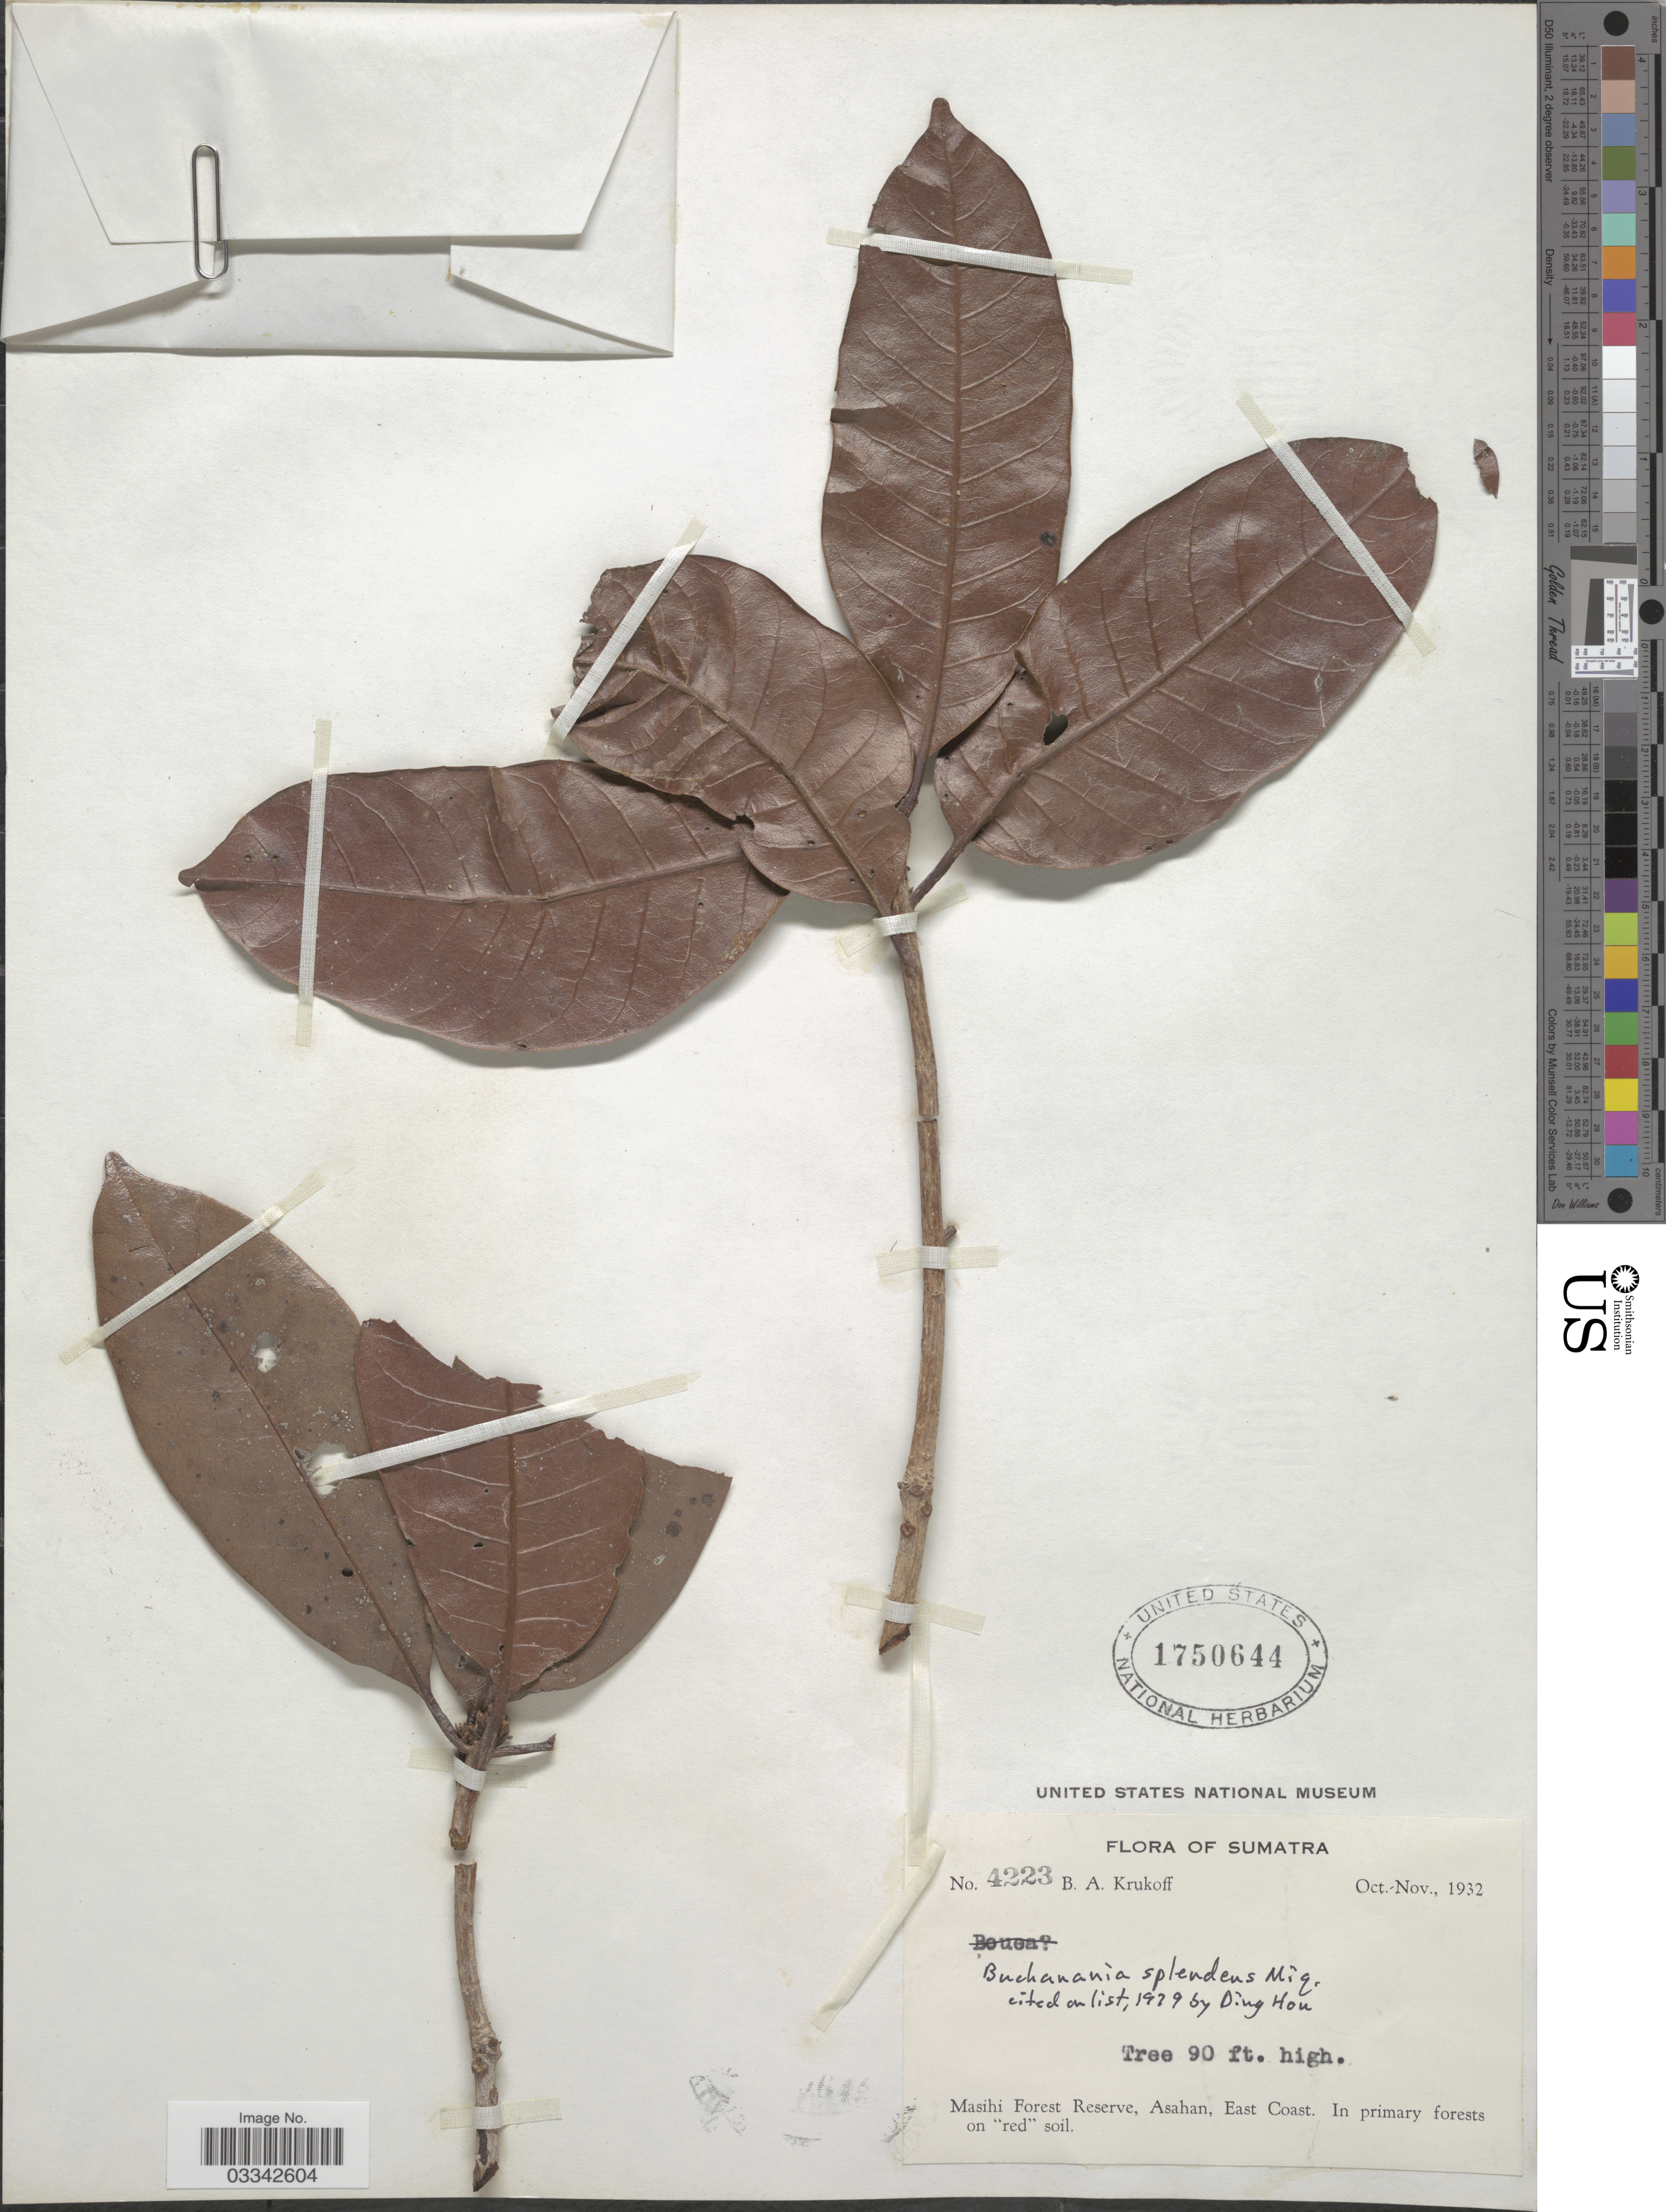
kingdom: Plantae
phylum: Tracheophyta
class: Magnoliopsida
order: Sapindales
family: Anacardiaceae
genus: Buchanania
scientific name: Buchanania splendens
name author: Miq.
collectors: B. A. Krukoff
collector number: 4223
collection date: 1932-10/1932-11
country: Indonesia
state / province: Sumatra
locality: Masihi Forest Reserve, Asahan, East Coast.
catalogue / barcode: US 1750644